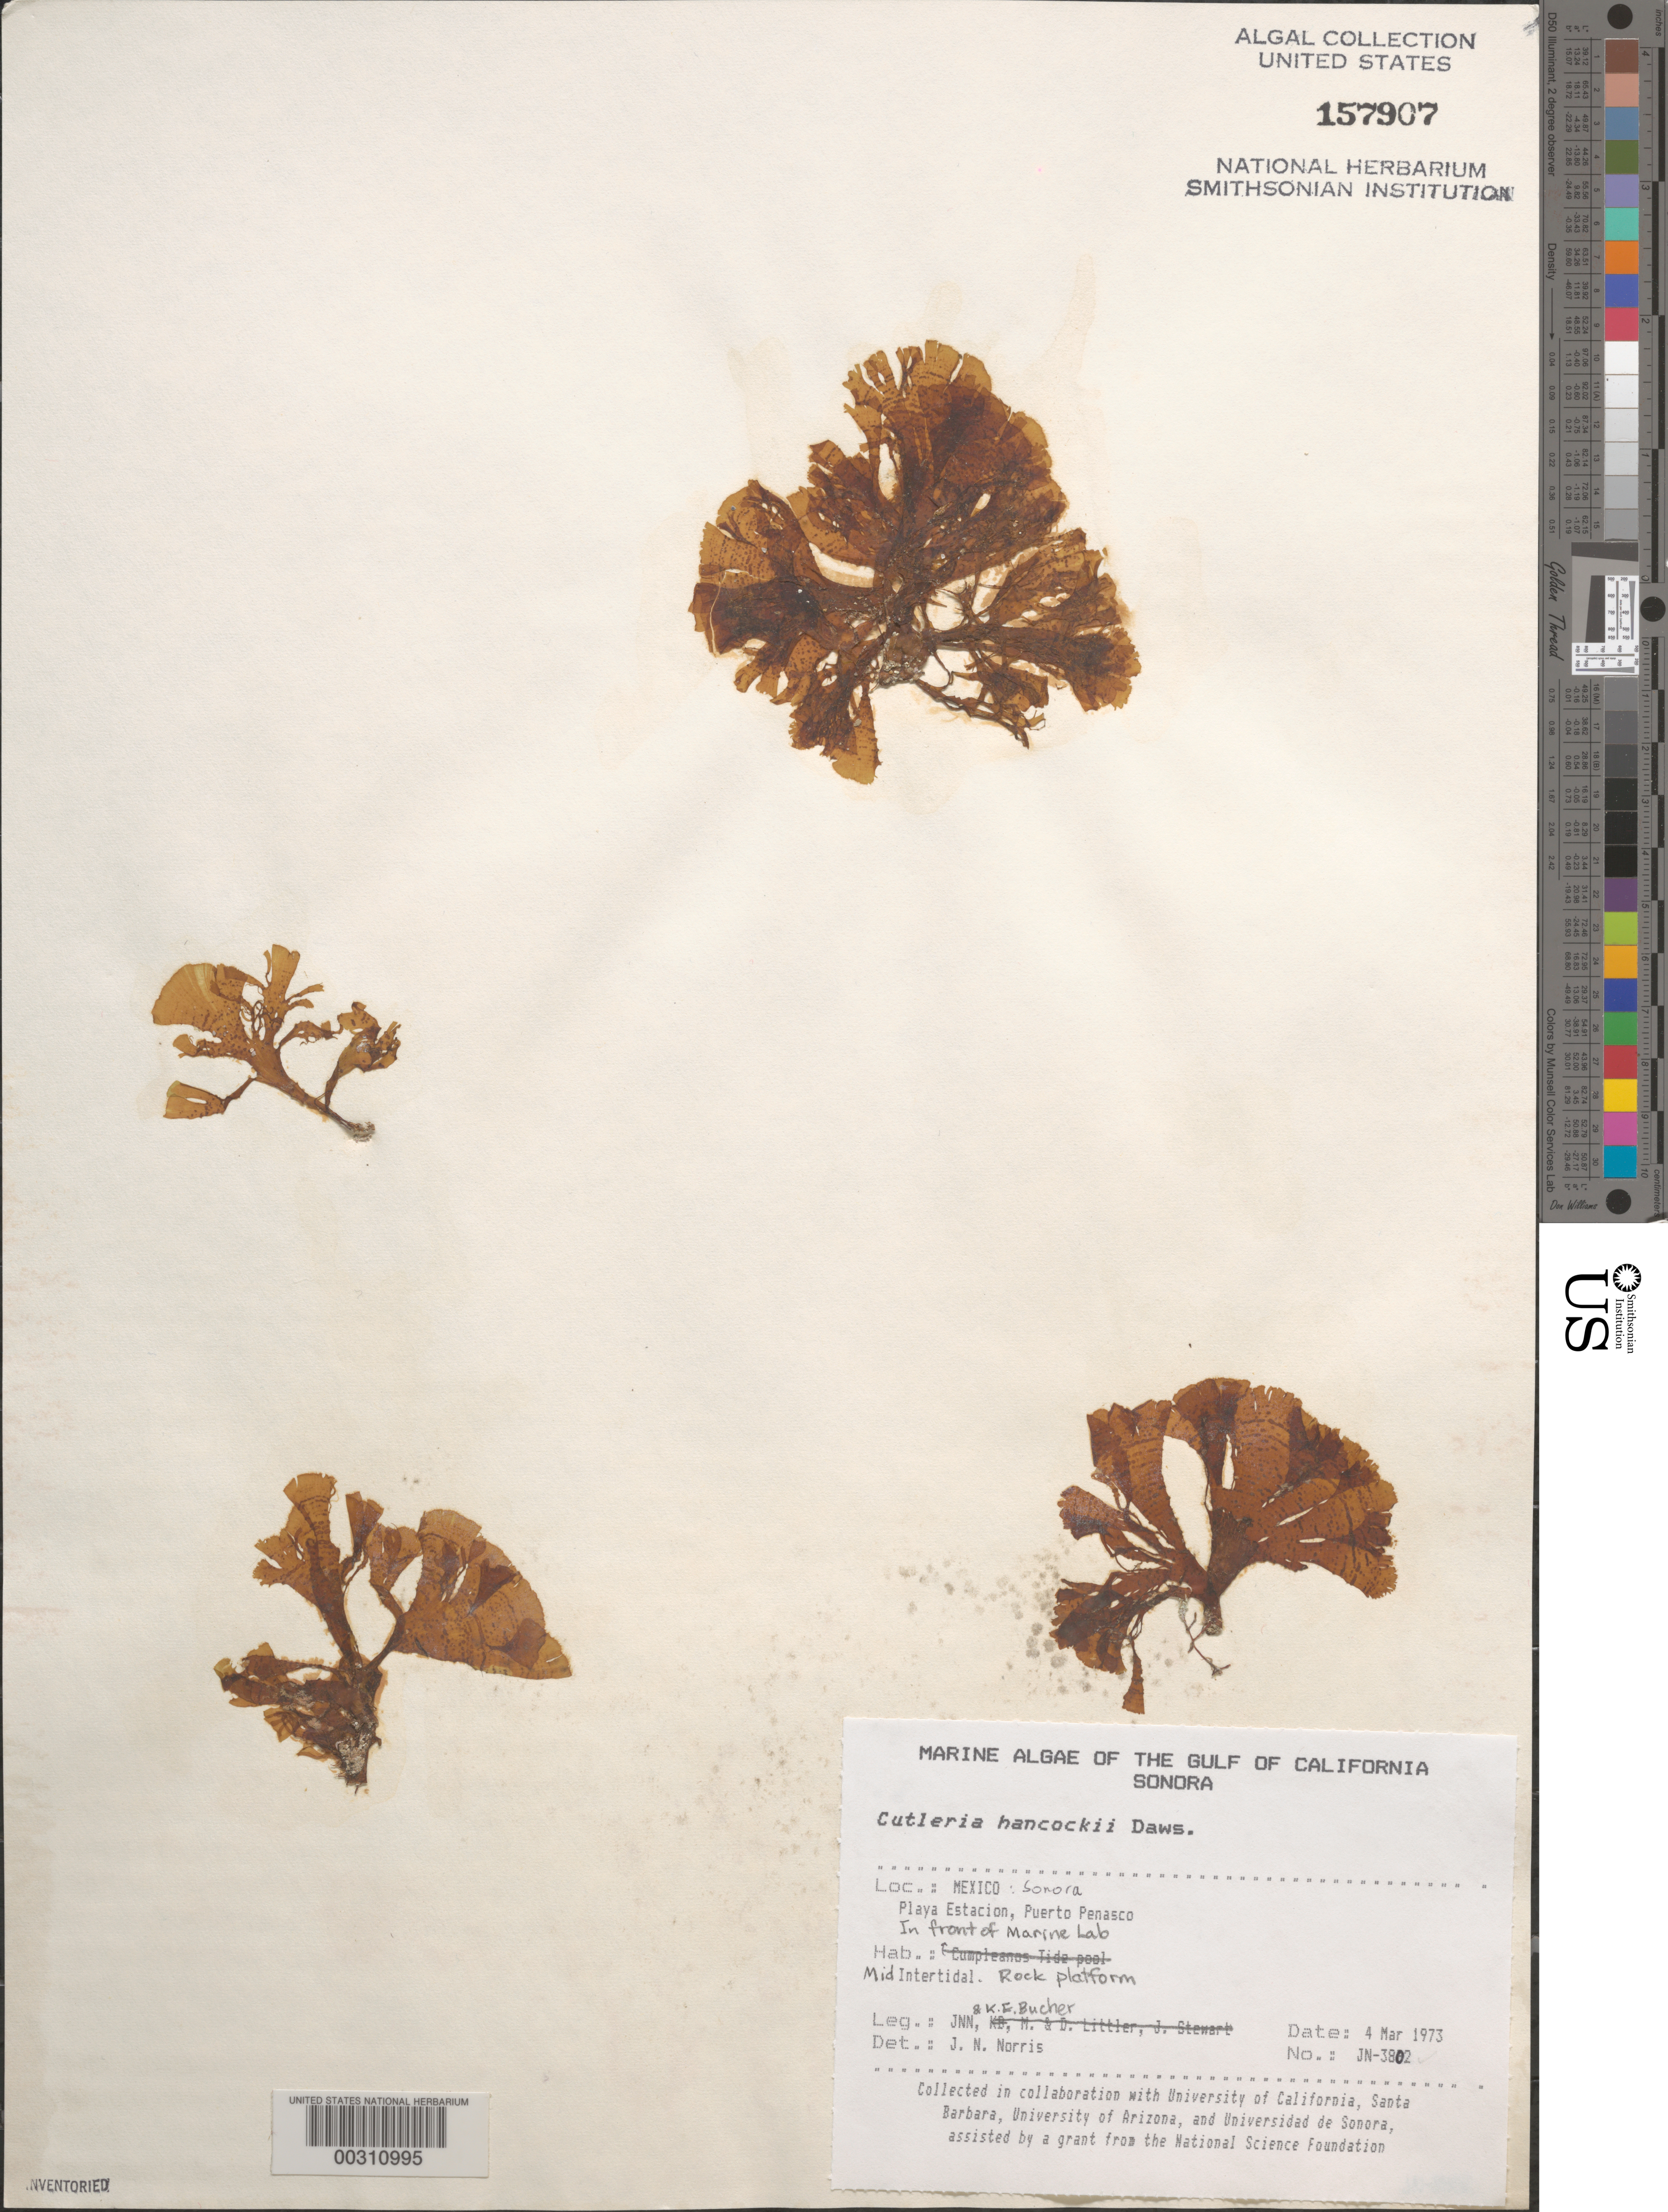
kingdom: Chromista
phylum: Ochrophyta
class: Phaeophyceae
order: Cutleriales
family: Cutleriaceae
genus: Cutleria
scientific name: Cutleria hancockii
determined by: Norris, James N.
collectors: J. N. Norris & K. E. Bucher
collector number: JN-3802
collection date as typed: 04 Mar 1973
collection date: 1973-03-04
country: Mexico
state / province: Sonora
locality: Playa Estacion, Puerto Penasco, marine laboratory shore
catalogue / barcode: US 157907